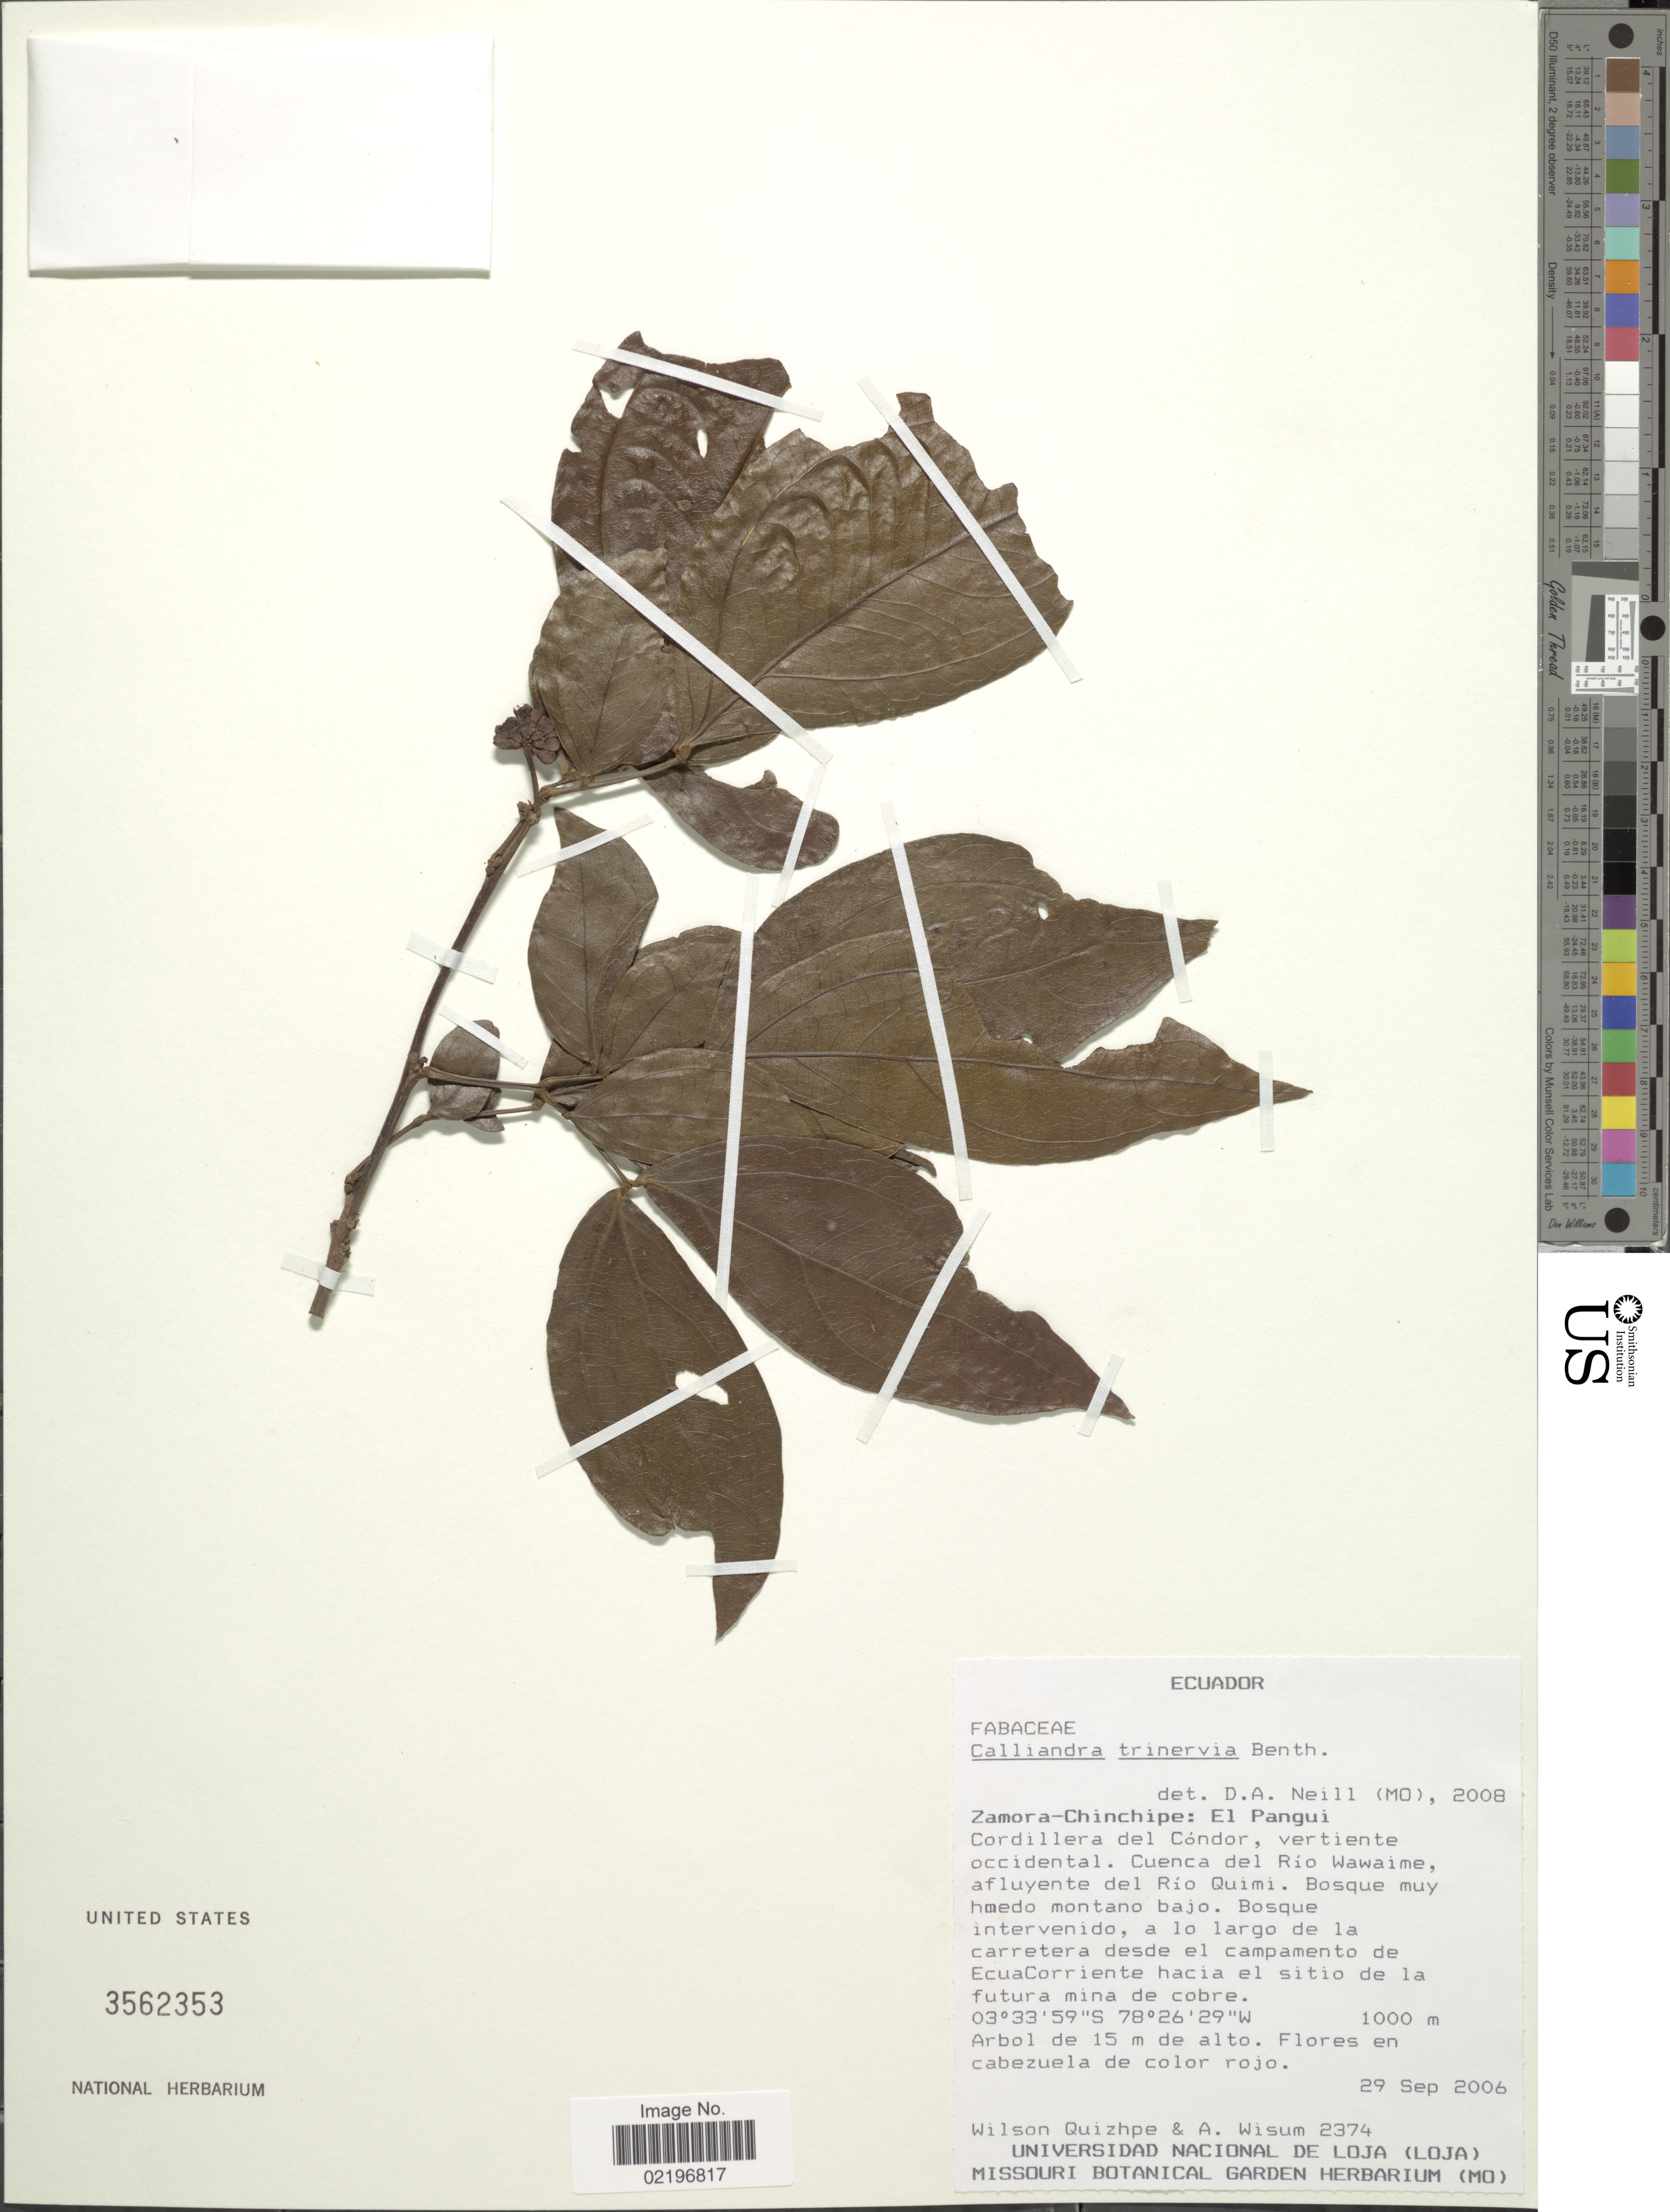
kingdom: Plantae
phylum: Tracheophyta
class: Magnoliopsida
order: Fabales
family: Fabaceae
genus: Calliandra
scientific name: Calliandra trinervia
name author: Benth.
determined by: Neill, David Alan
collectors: W. Quizhpe & A. Wisum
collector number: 2374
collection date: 2006-09-29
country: Ecuador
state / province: Zamora-Chinchipe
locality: El Pangui. Cordillera del Condor, vertiente occidental. Cuenca del Rio Wawaime, afluyente del Rio Quimi. Bosque muy huedo [interpreted] montana bajo. Bosque intervenidp, a lo largo de la carretera desde el campamento de EucuaCorriente hacia el sitio de la futura mina de cobre.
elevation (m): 1000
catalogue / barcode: US 3562353